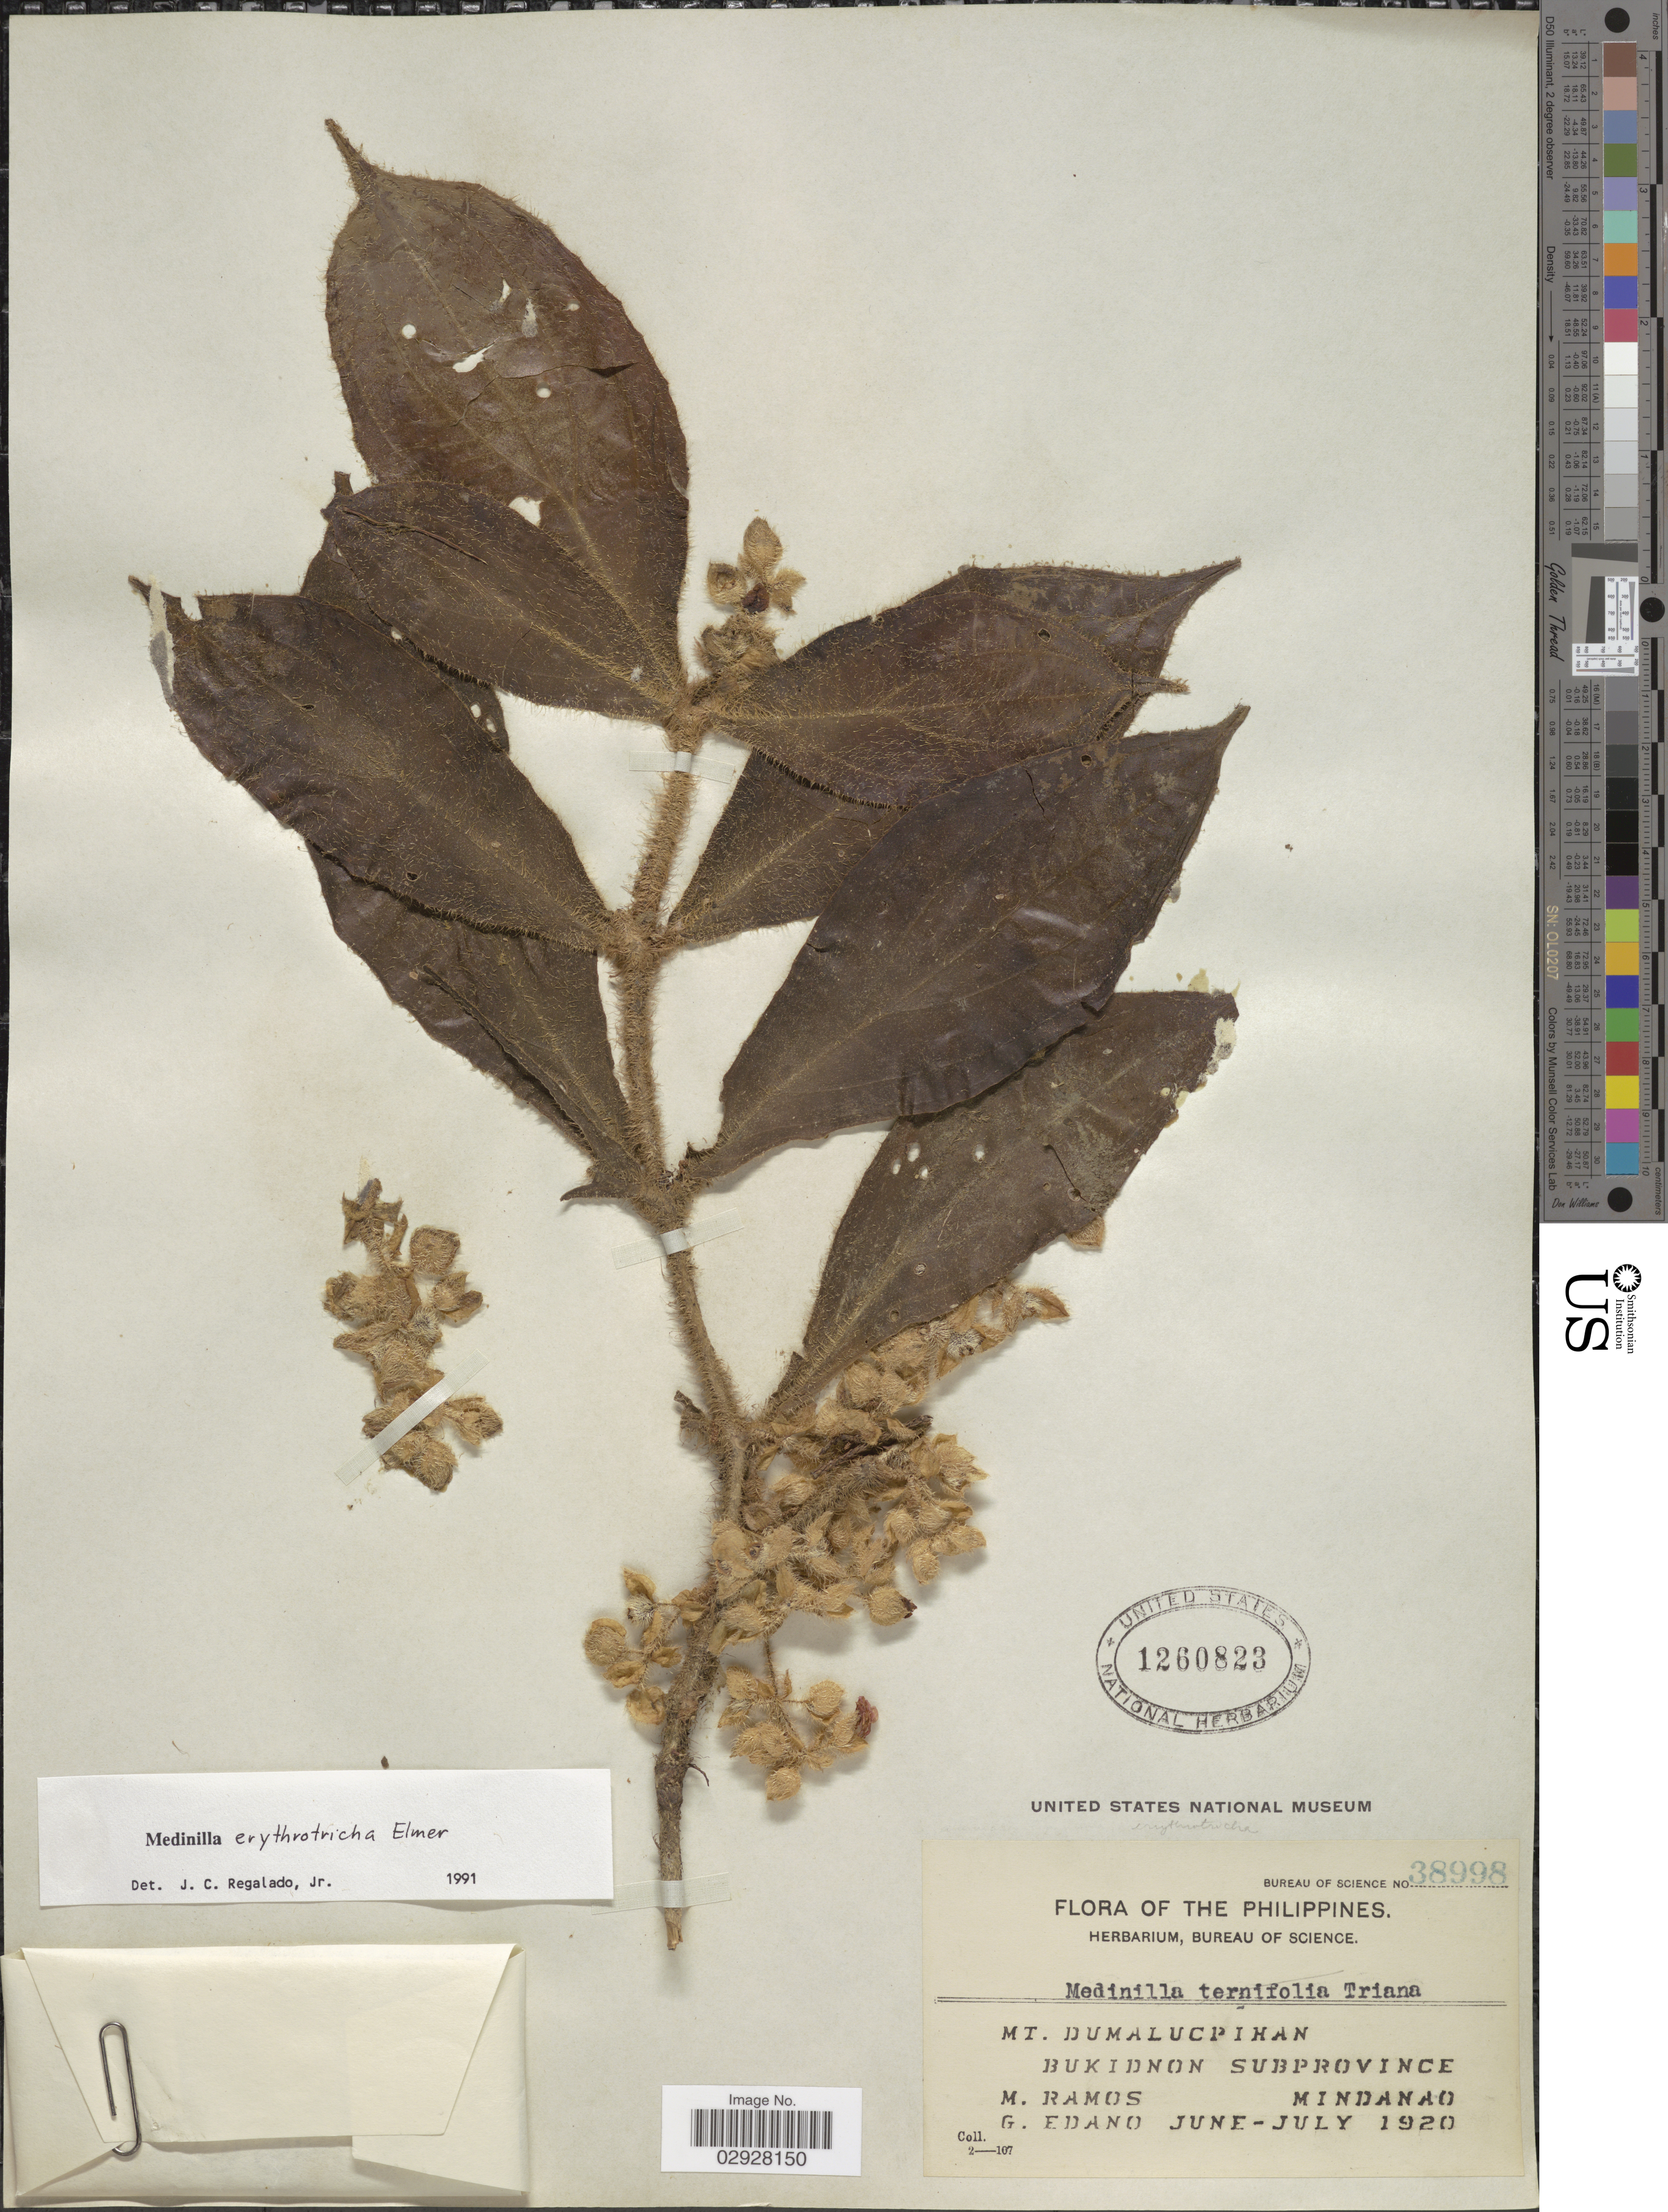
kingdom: Plantae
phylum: Tracheophyta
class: Magnoliopsida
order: Myrtales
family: Melastomataceae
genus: Medinilla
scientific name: Medinilla erythrotricha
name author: Elmer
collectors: M. Ramos & G. Edaño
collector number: Bureau of Science 38998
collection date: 1920-06/1920-07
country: Philippines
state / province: Northern Mindanao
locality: Mt. Dumalucpihan, Bukidnon Subprovince, Mindanao.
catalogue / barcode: US 1260823